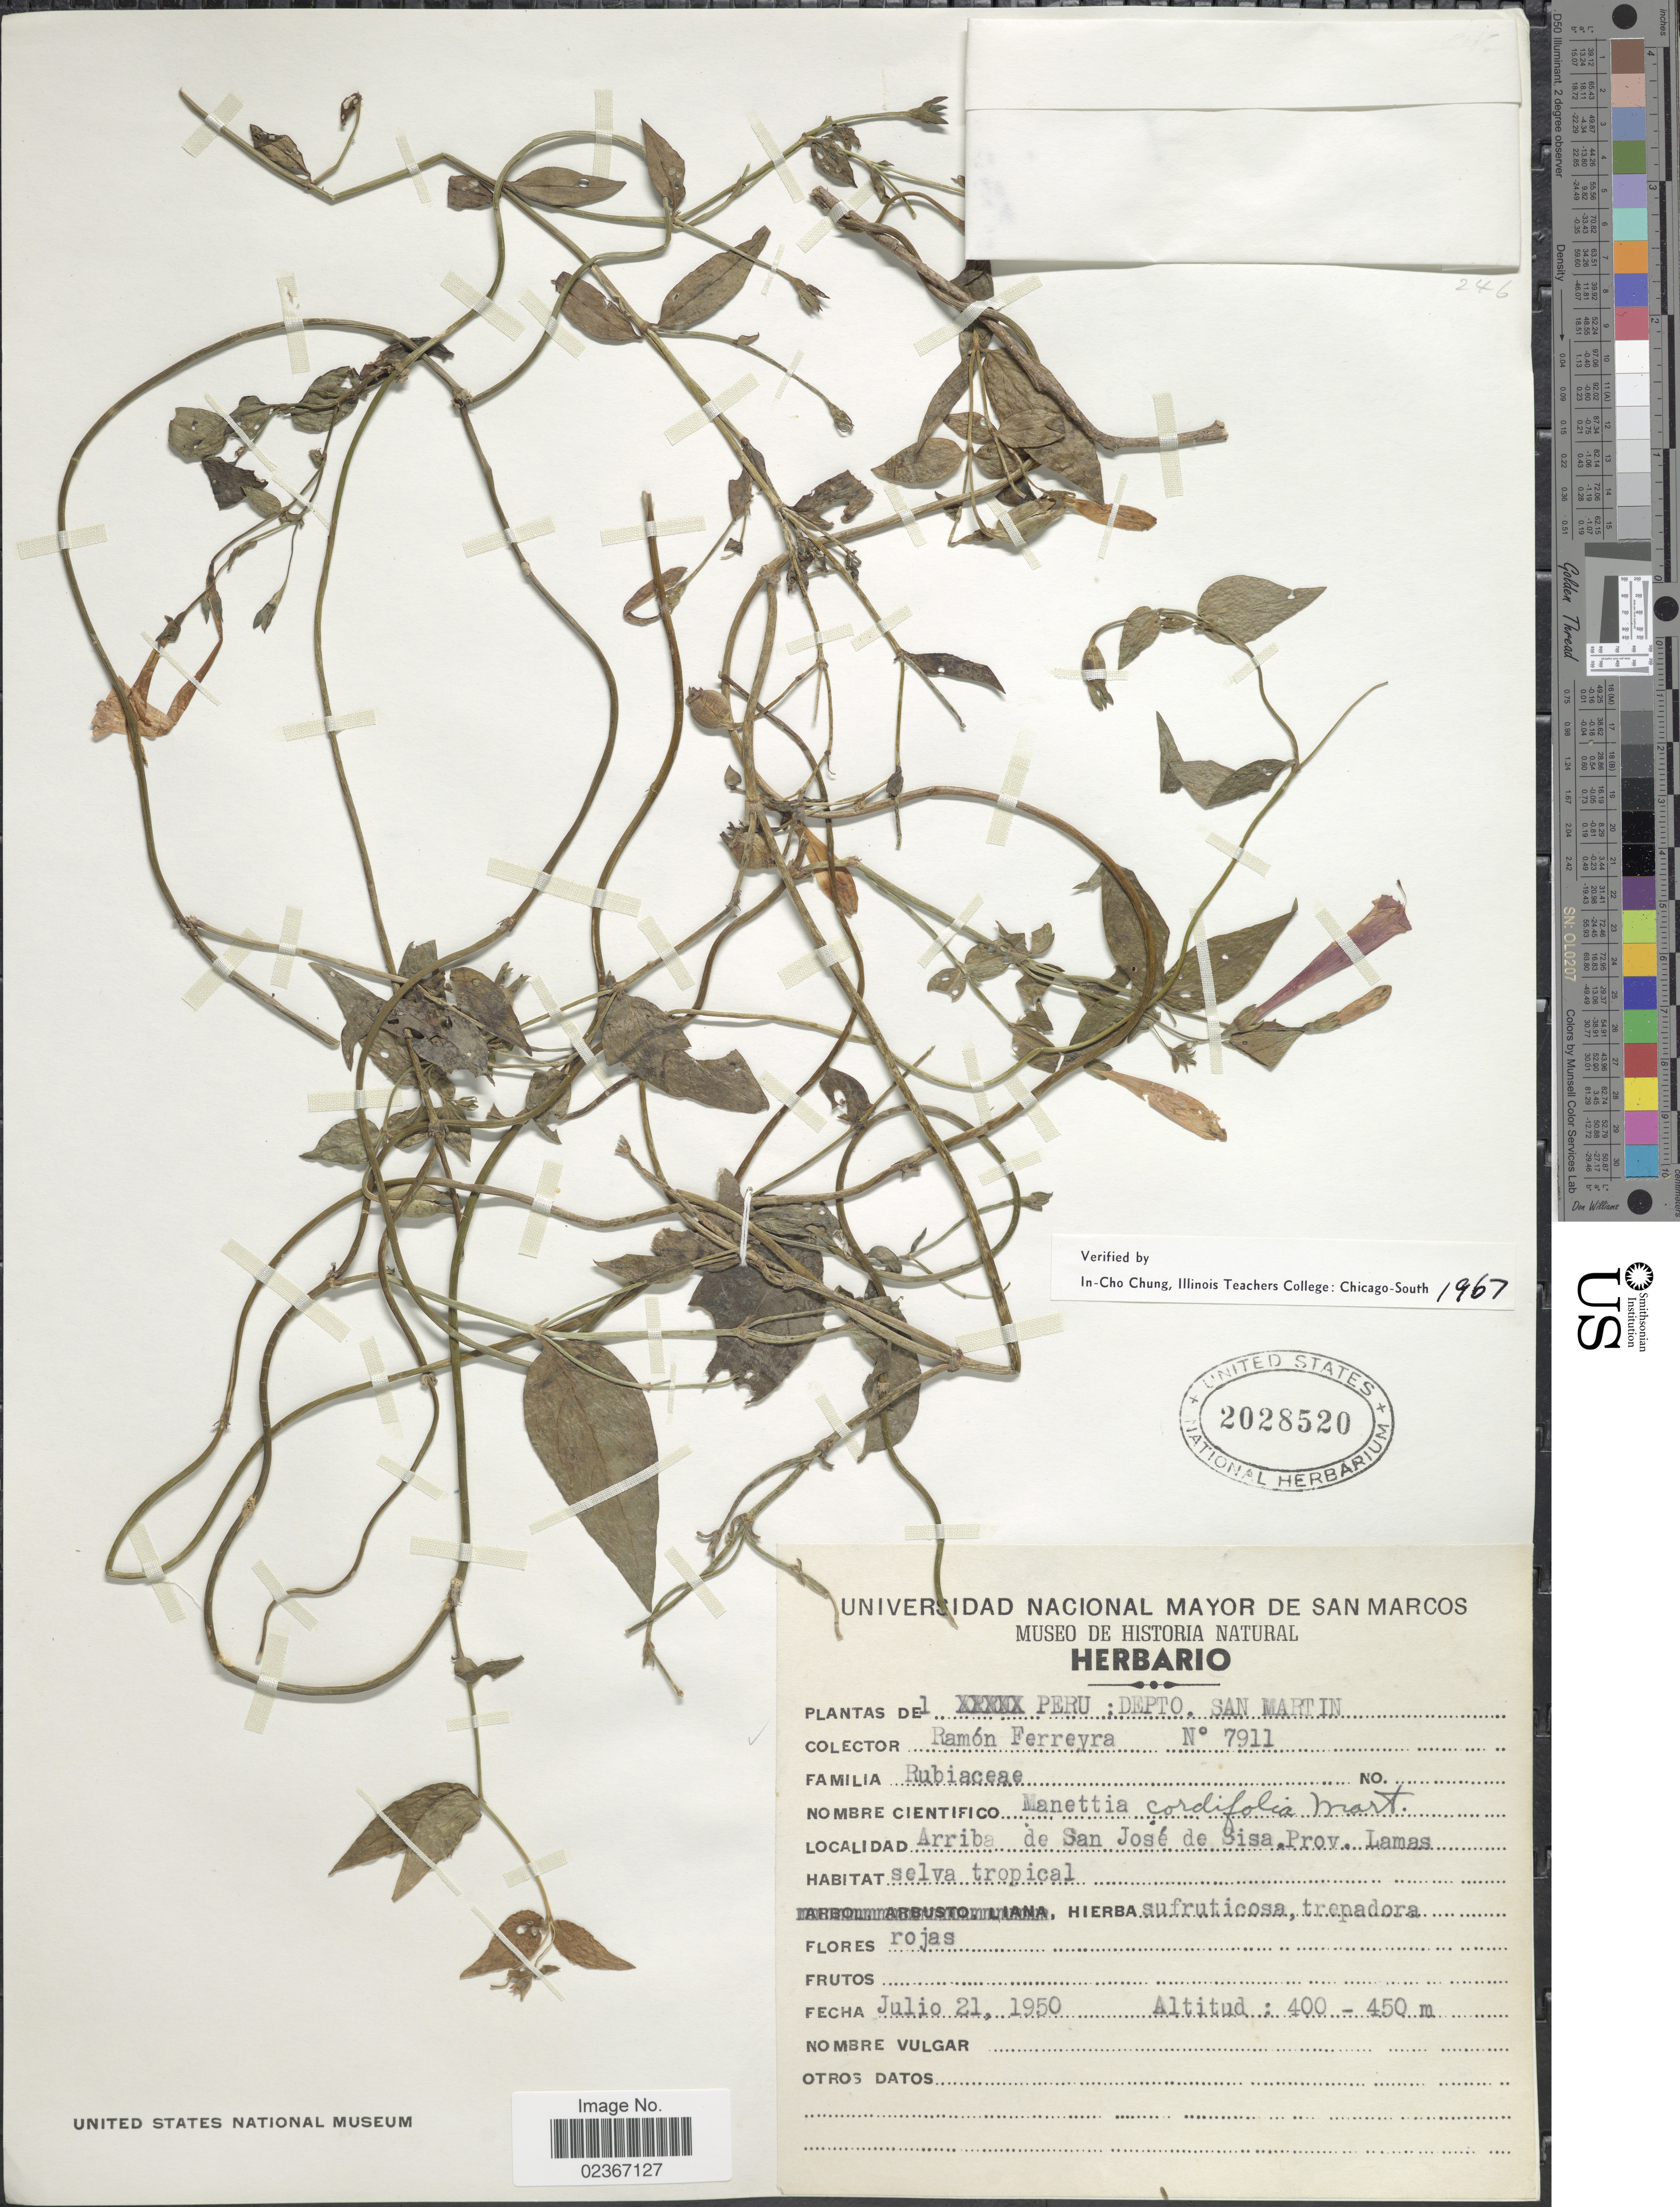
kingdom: Plantae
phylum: Tracheophyta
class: Magnoliopsida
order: Gentianales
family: Rubiaceae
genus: Manettia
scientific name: Manettia cordifolia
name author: Mart.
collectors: R. A. Ferreyra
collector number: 7911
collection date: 1950-07-21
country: Peru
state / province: San Martín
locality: Depto. San Martin. Arriba de San Jose de Sisa, Prov. Lamas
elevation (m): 400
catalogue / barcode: US 2028520